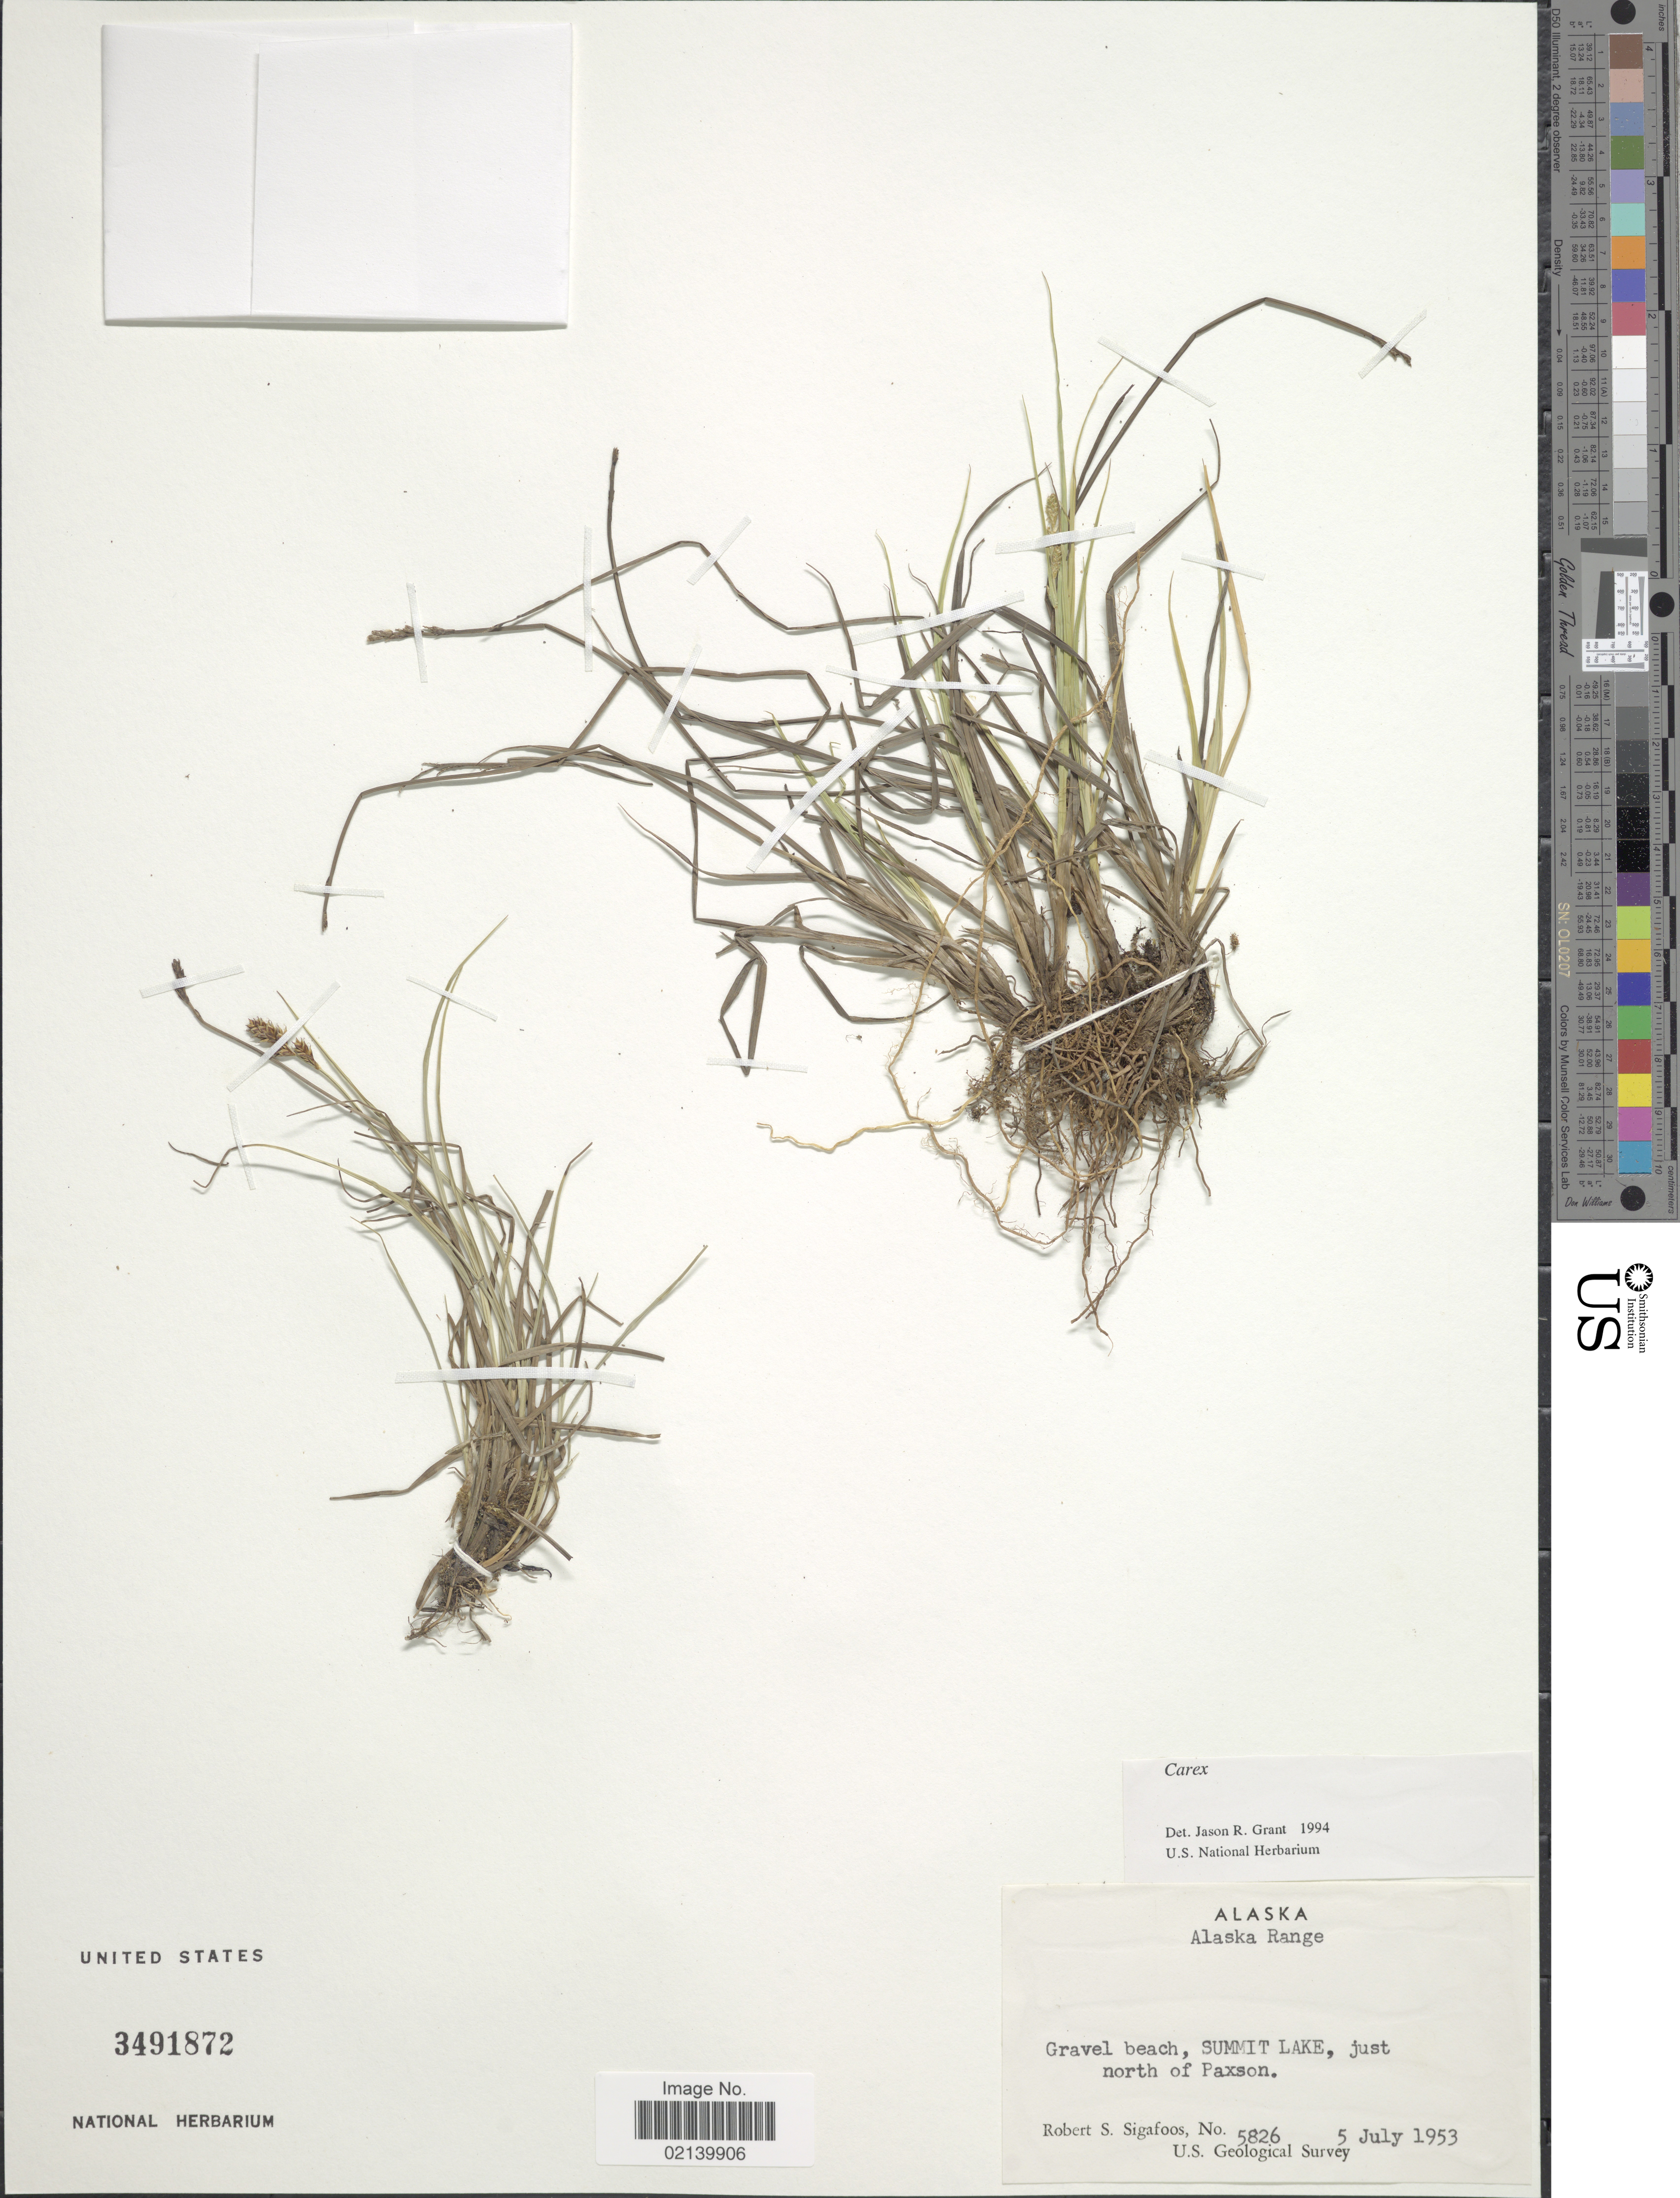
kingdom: Plantae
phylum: Tracheophyta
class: Liliopsida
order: Poales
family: Cyperaceae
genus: Carex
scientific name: Carex sp.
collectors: R. Sigafoos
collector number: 5826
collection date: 1953-07-05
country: United States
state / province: Alaska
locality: Alaska Range, Gravel beach, summit Lake, just north of Paxson.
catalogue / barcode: US 3491872